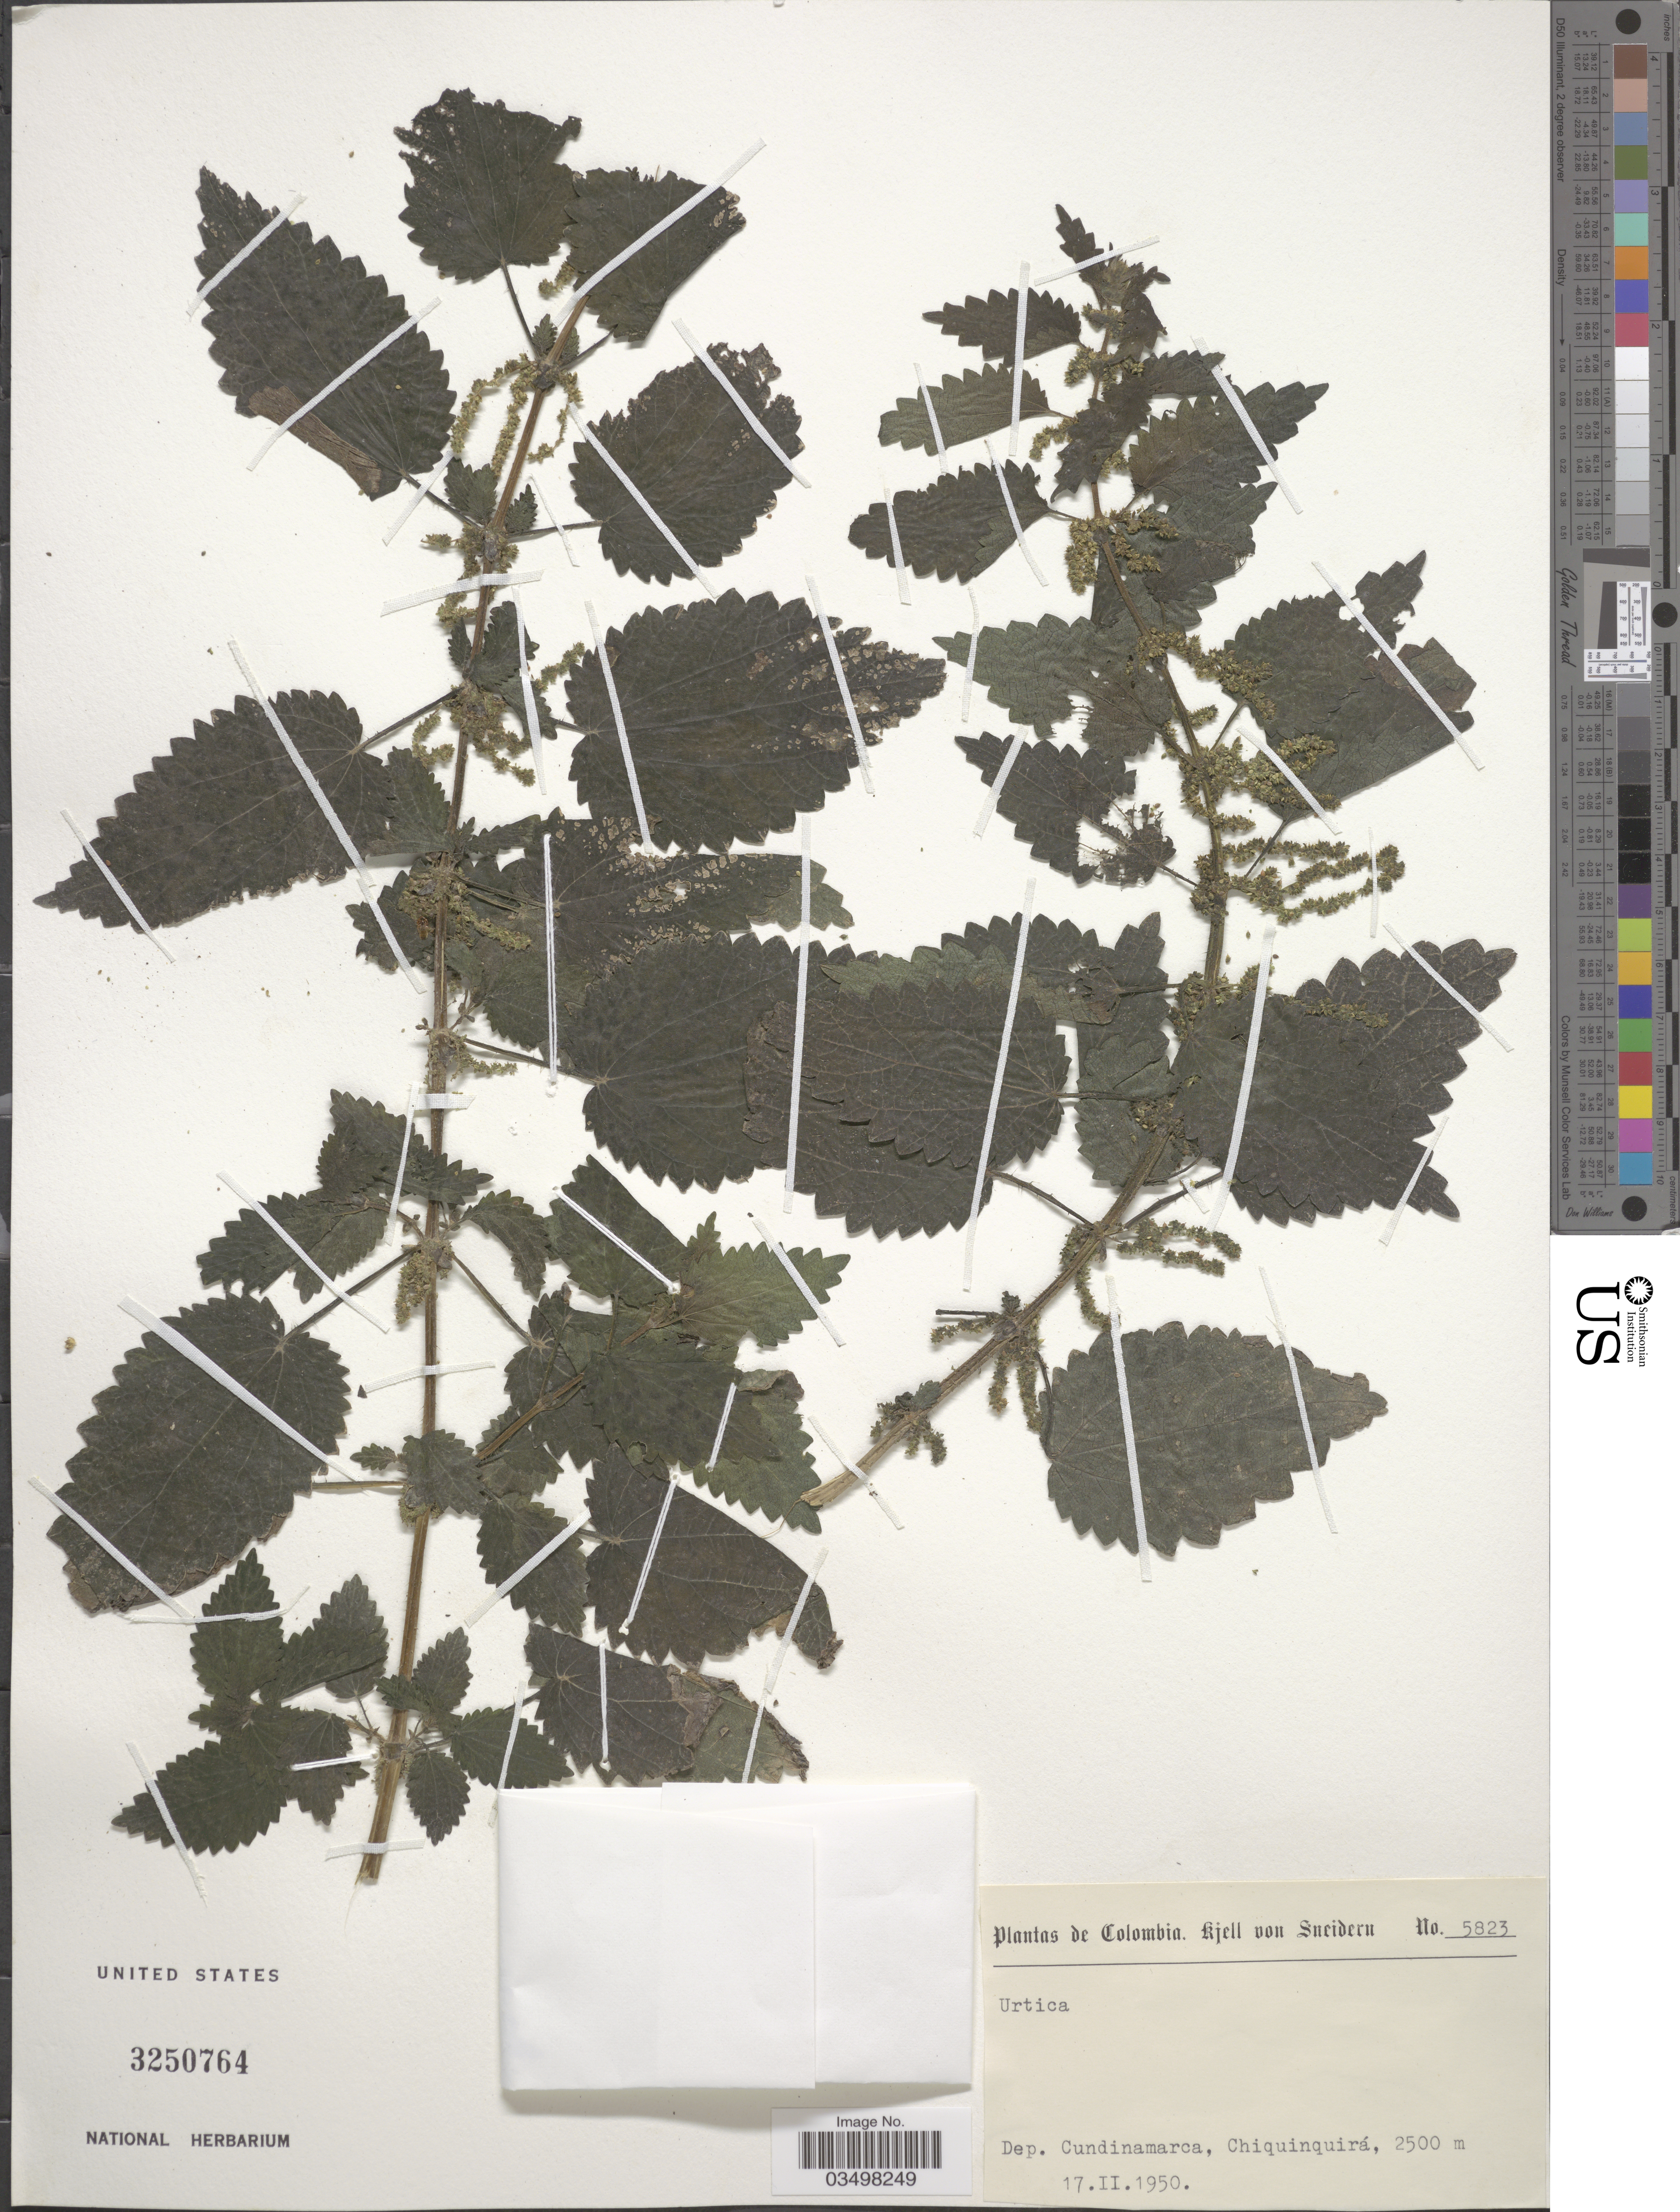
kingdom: Plantae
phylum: Tracheophyta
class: Magnoliopsida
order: Rosales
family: Urticaceae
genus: Urtica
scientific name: Urtica sp.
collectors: K. von Sneidern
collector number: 5823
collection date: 1950-02-17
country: Colombia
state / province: Cundinamarca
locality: Dep. Cundinamarca, Chiquinquirá.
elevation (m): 2500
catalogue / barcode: US 3250764